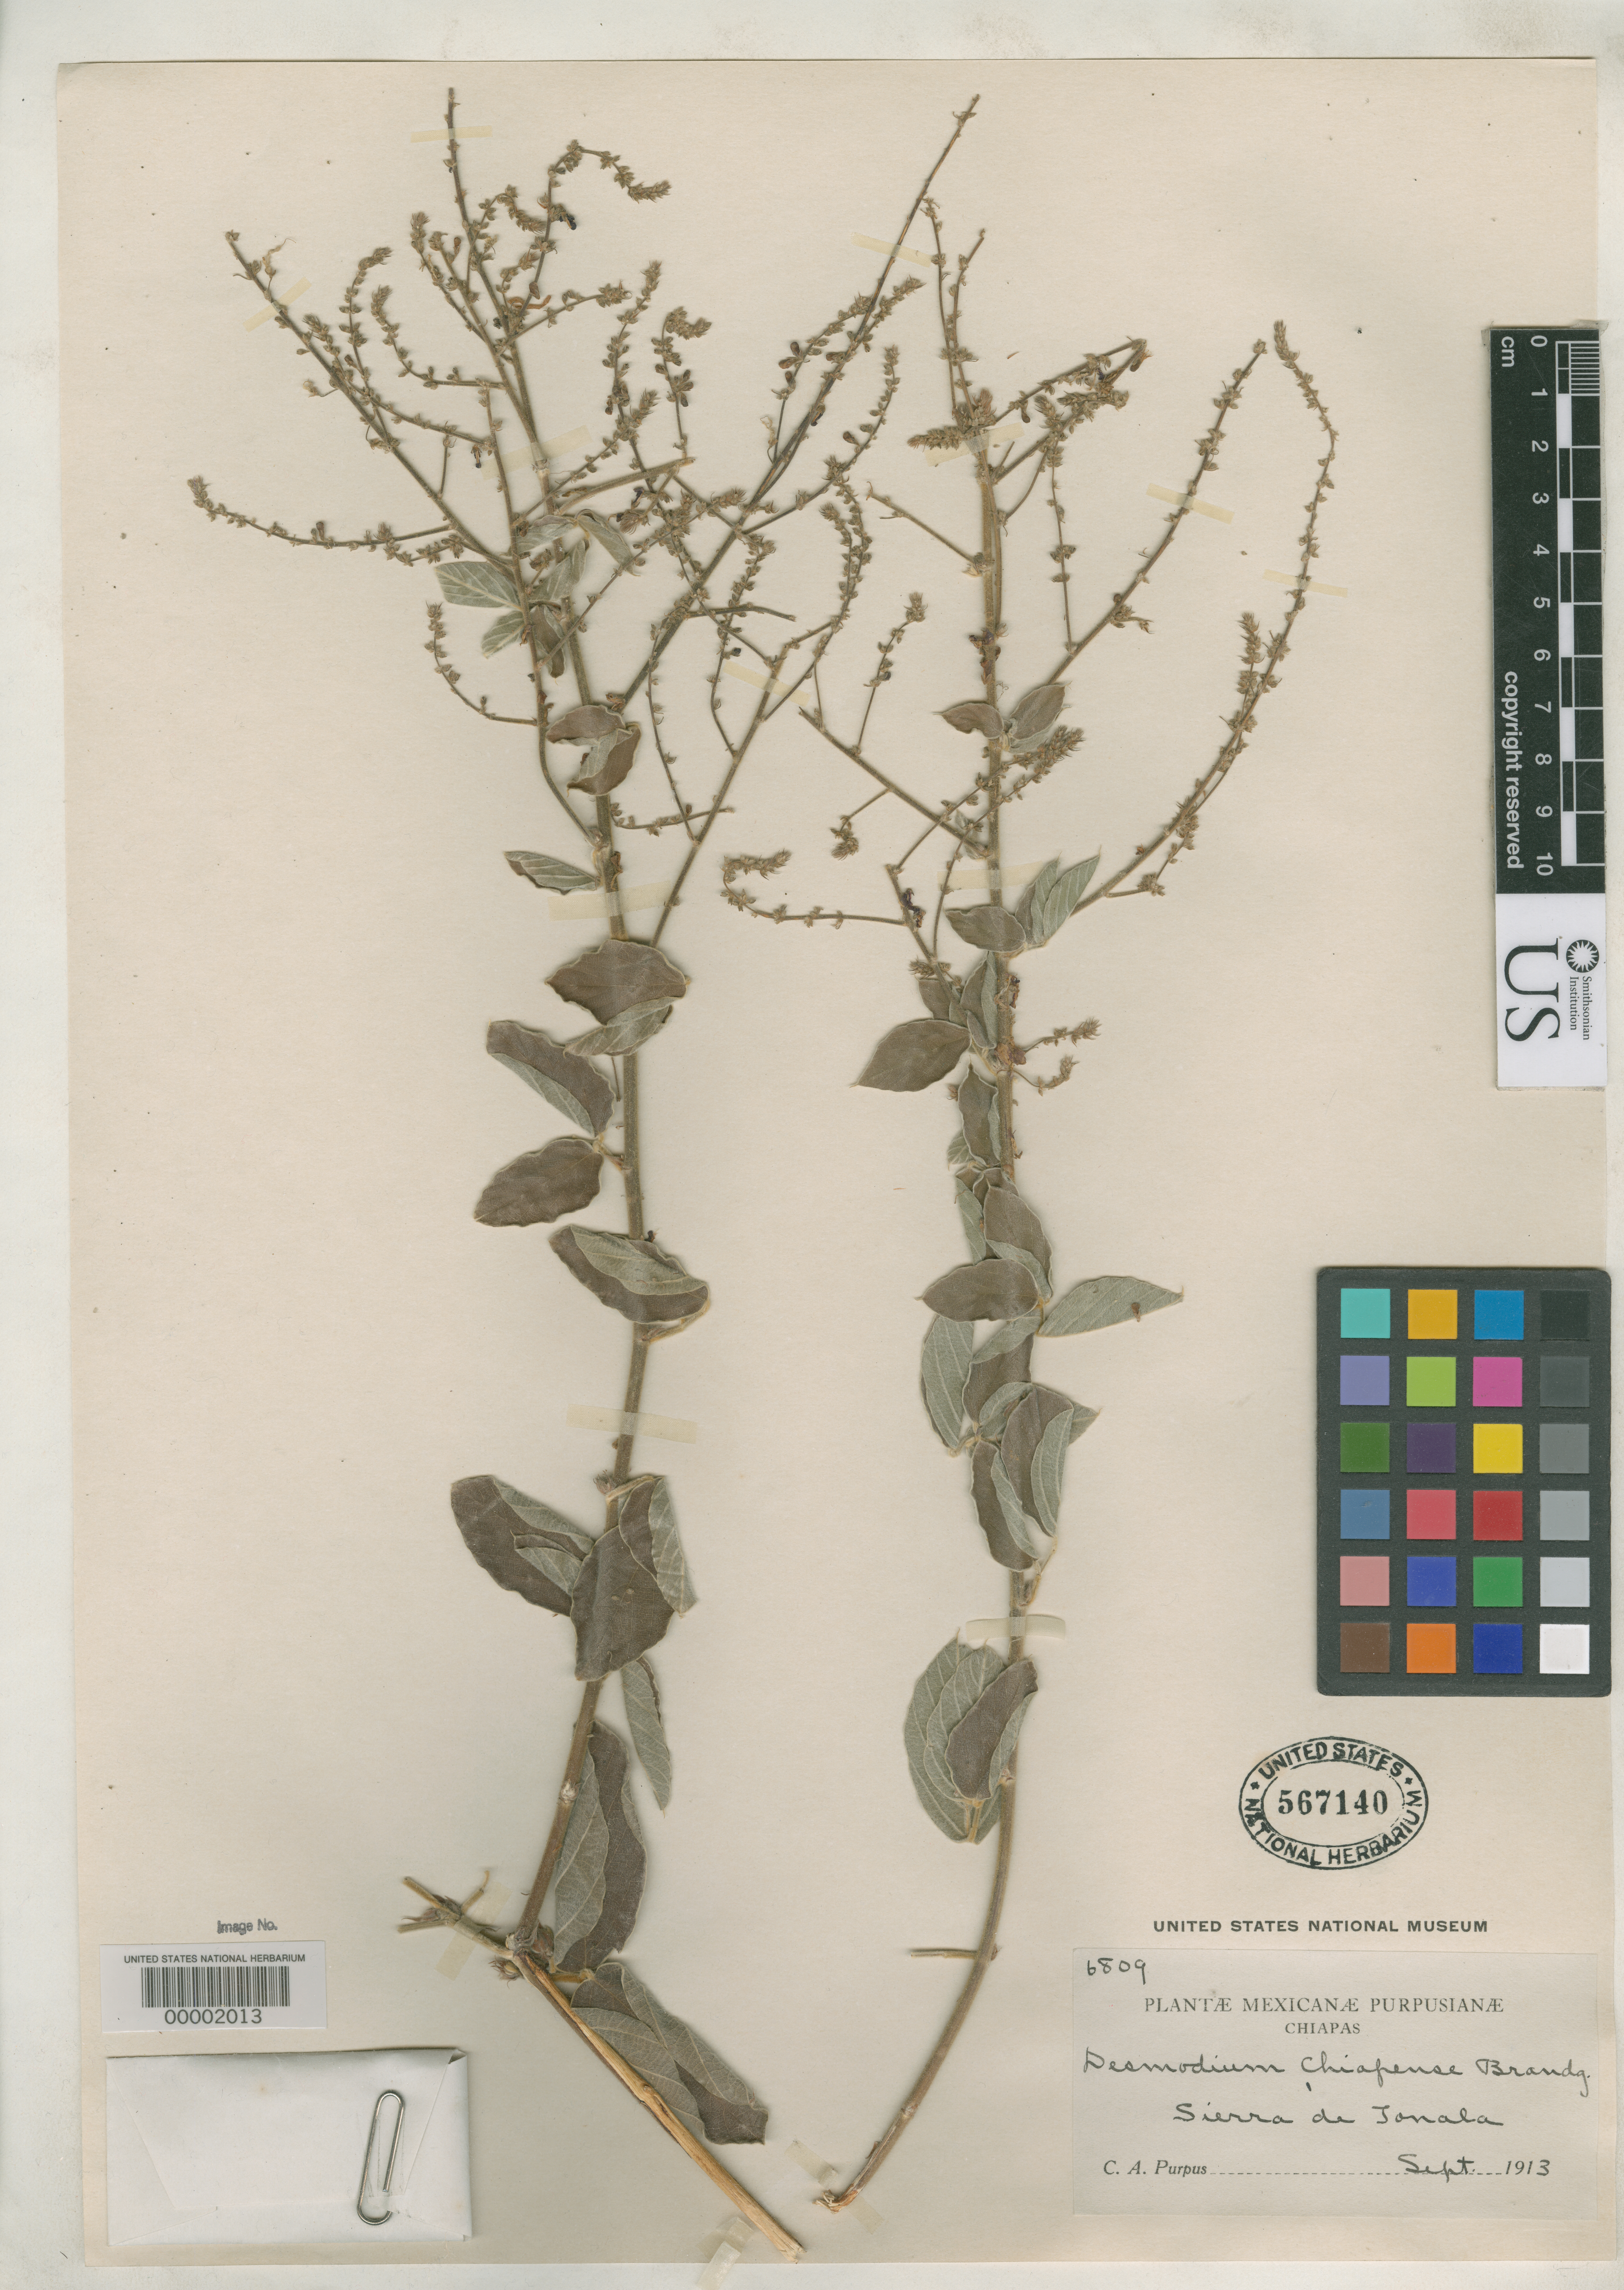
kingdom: Plantae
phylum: Tracheophyta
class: Magnoliopsida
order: Fabales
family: Fabaceae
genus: Desmodium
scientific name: Desmodium chiapense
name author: Brandegee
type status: Isotype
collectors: C. A. Purpus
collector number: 6809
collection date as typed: Sep 1913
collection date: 1913-09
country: Mexico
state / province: Chiapas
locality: Sierra de Tonala.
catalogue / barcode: US 567140